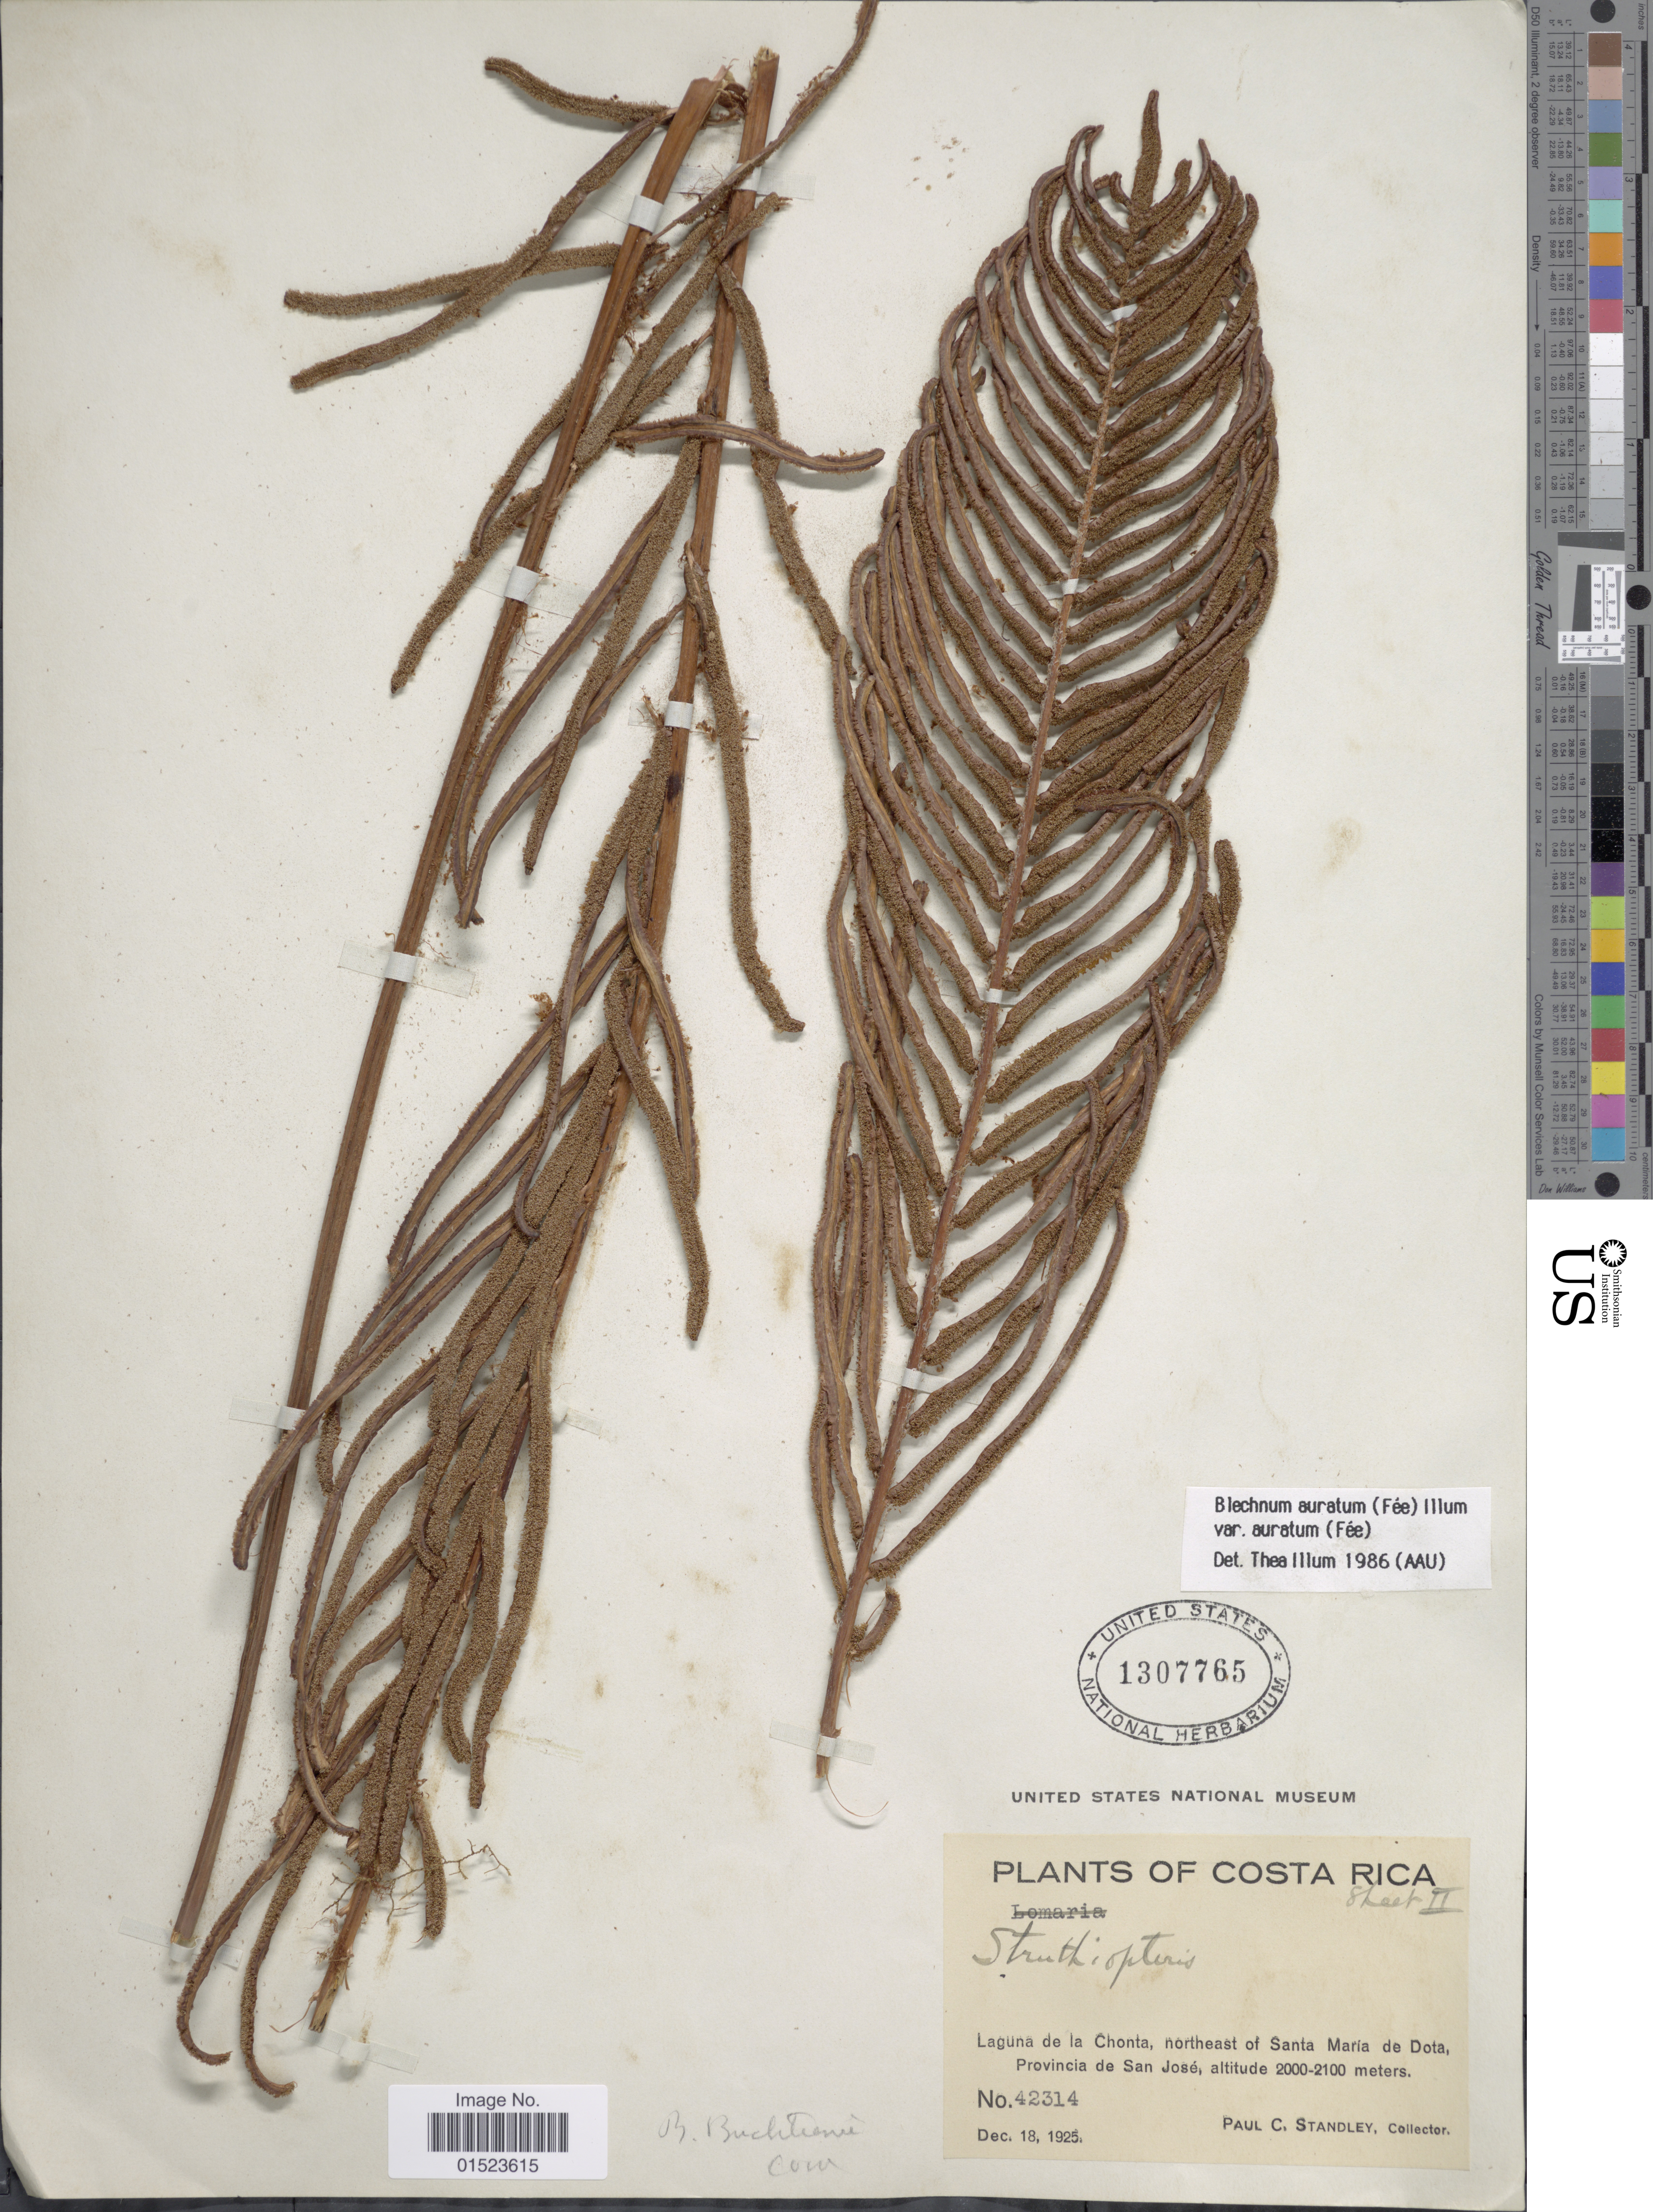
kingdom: Plantae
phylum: Tracheophyta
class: Polypodiopsida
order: Polypodiales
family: Blechnaceae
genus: Blechnum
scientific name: Blechnum auratum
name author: (Fée) R.M. Tryon & Stolze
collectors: P. C. Standley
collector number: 42314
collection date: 1925-12-18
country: Costa Rica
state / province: San José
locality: Laguna de la Chonta, northeast of Santa Maria de Dota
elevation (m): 2000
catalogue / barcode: US 1307765